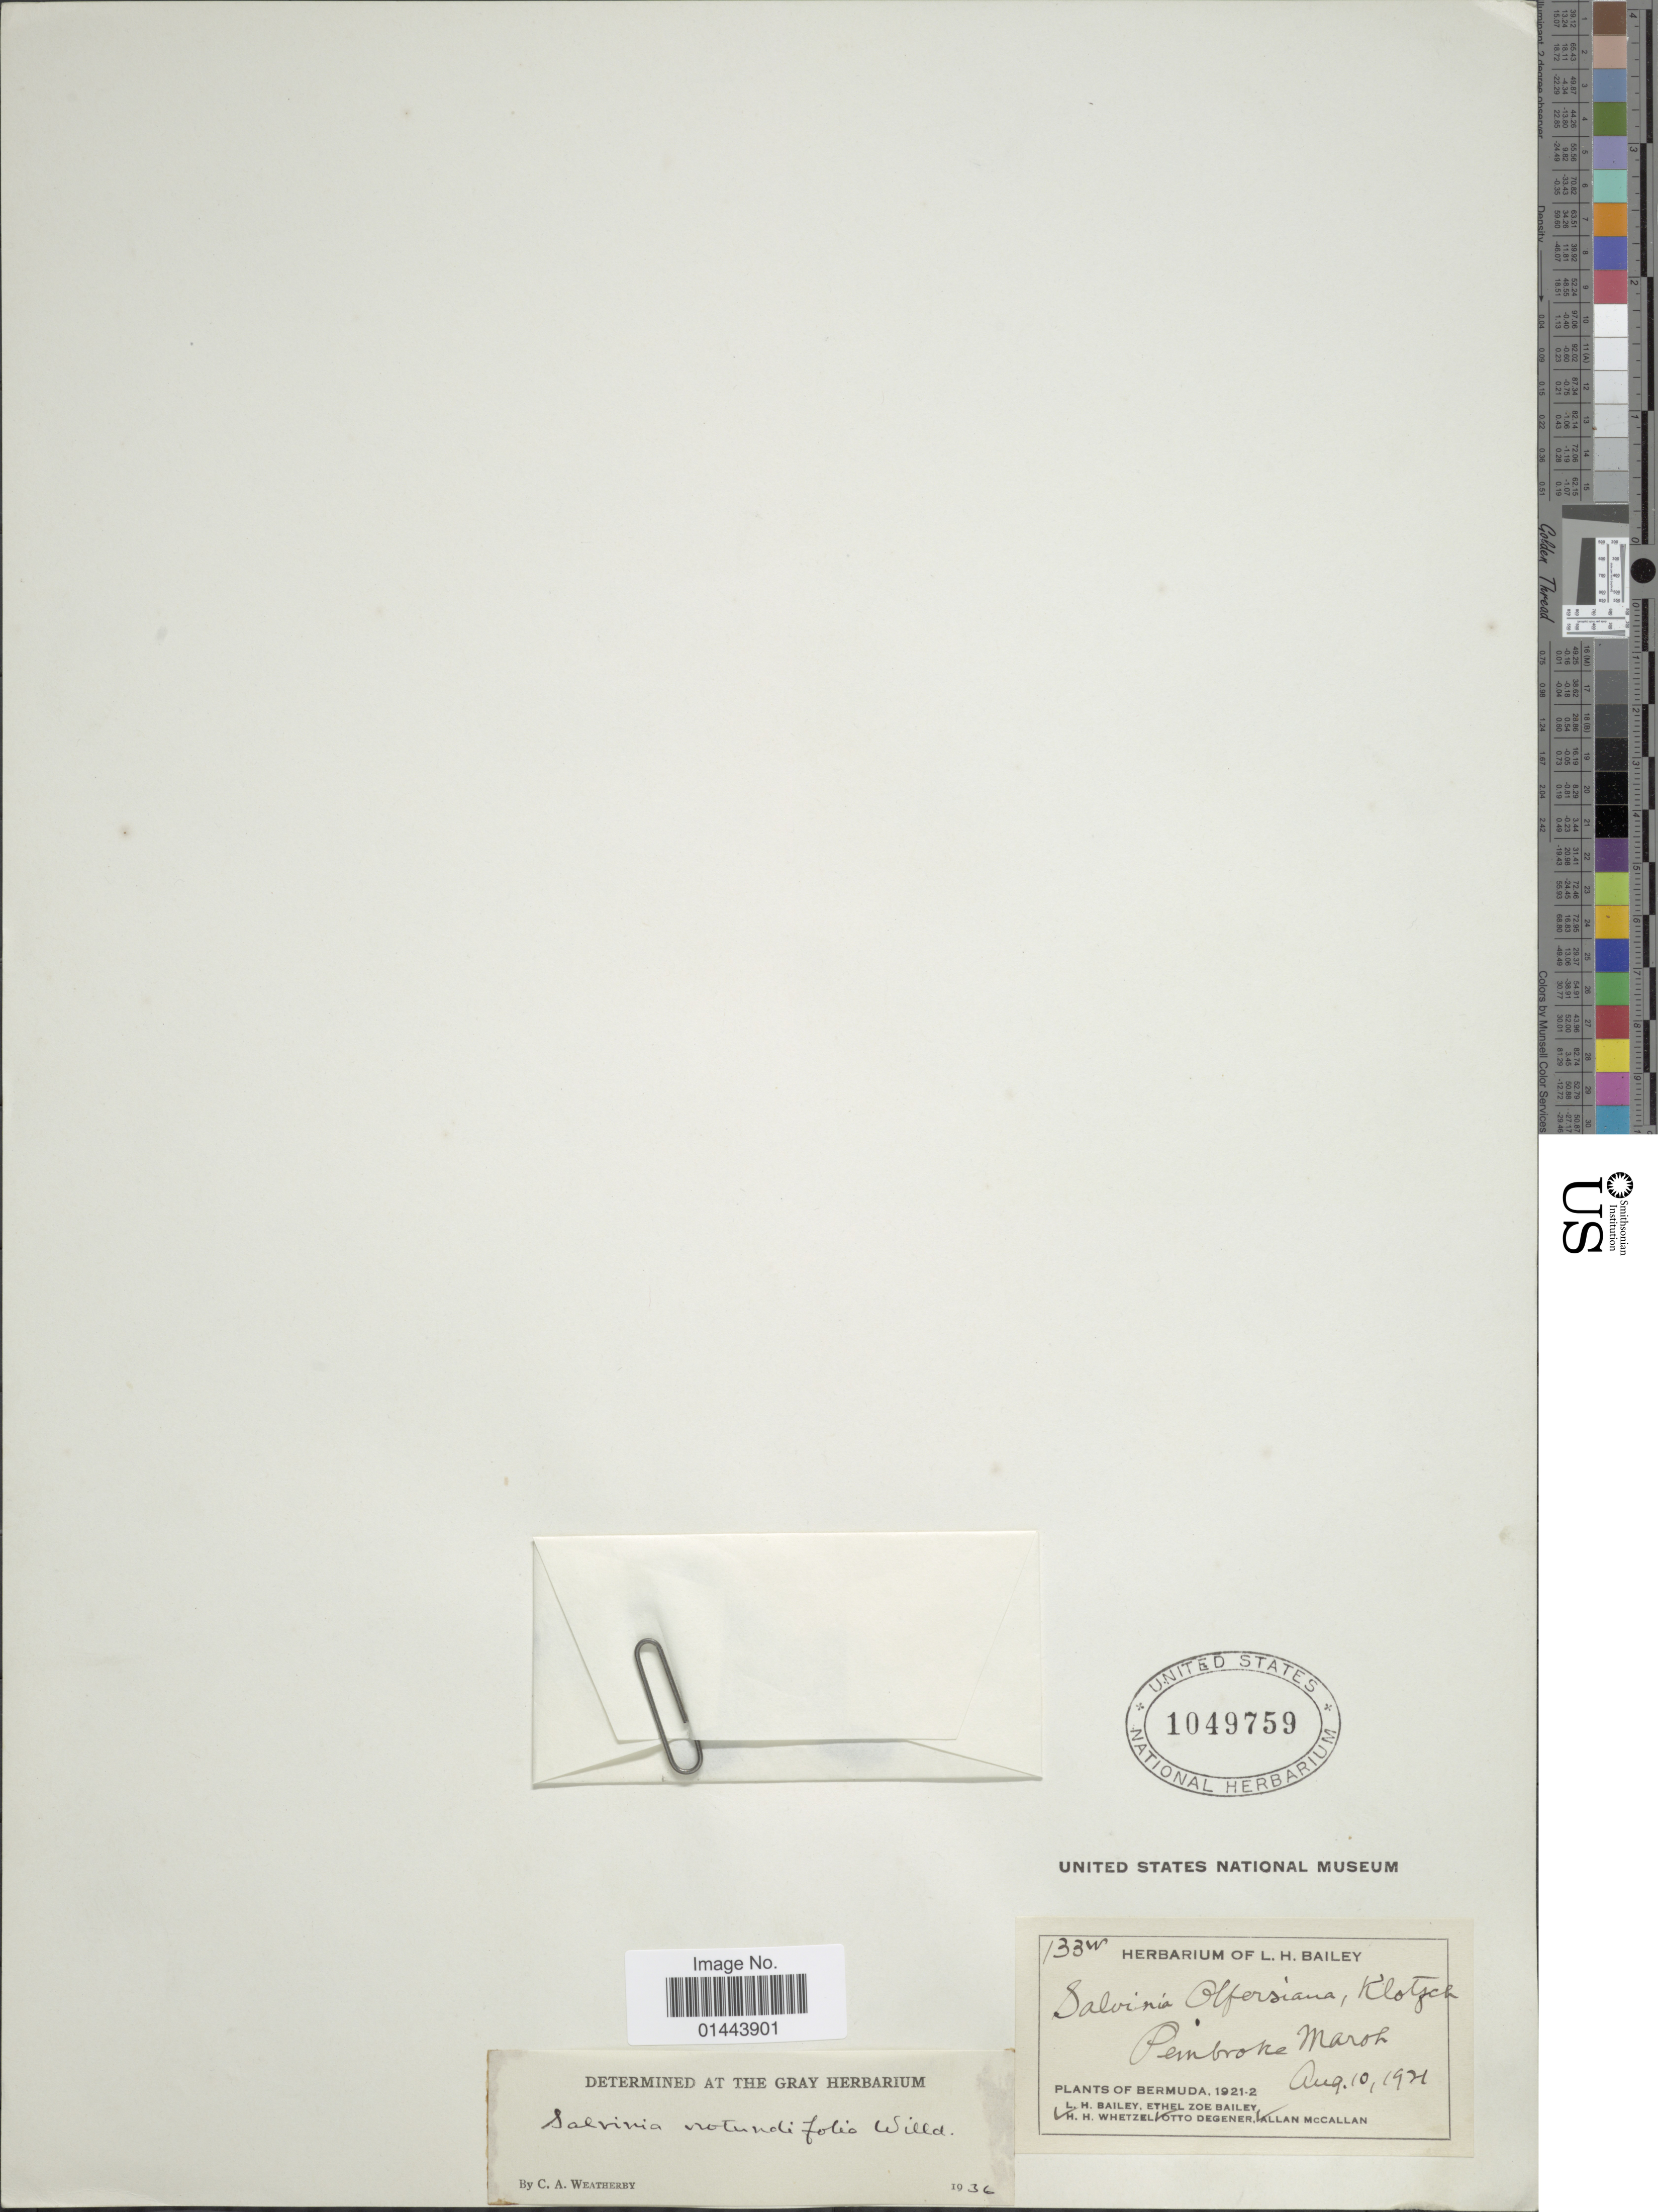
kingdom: Plantae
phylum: Tracheophyta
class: Polypodiopsida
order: Salviniales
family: Salviniaceae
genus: Salvinia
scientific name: Salvinia minima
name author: Baker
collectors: H. Whetzel, O. Degener & A. McCallan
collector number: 133W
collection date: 1921-08-10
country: Bermuda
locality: Pembroke Marsh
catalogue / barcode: US 1049759